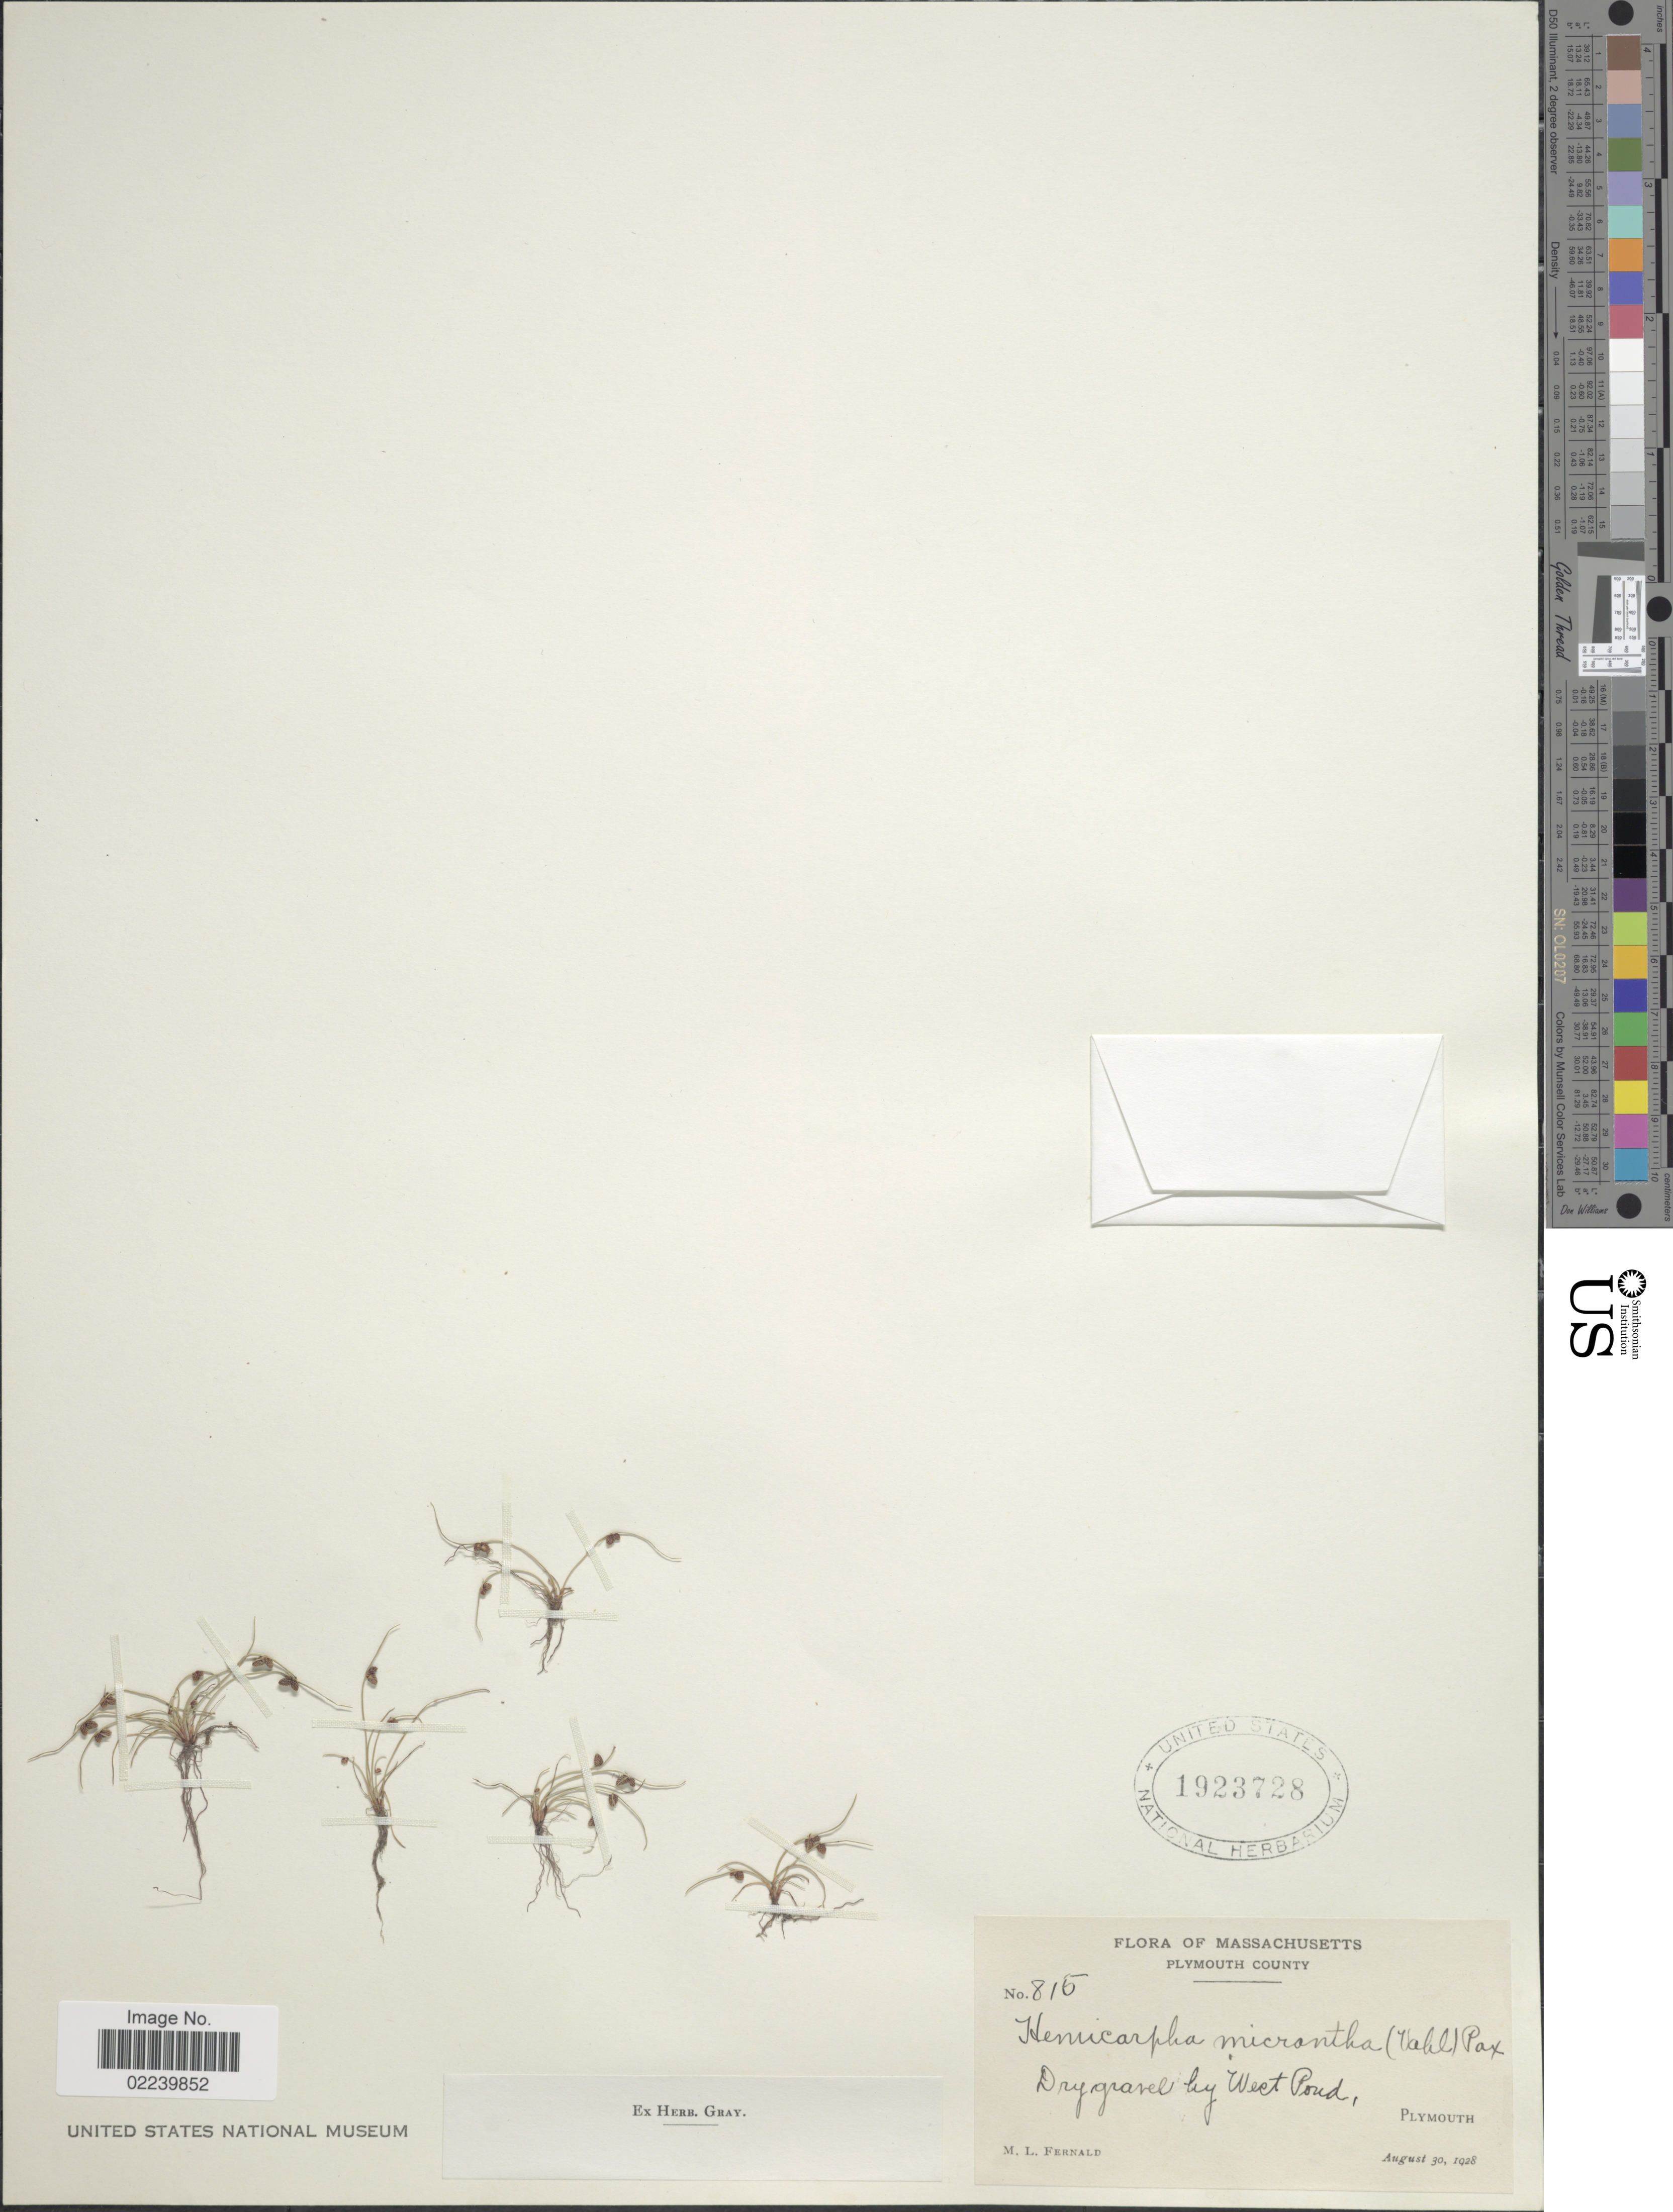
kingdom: Plantae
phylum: Tracheophyta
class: Liliopsida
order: Poales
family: Cyperaceae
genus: Cyperus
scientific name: Cyperus subsquarrosus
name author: (Muhl.) Bauters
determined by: Strong, M. T., (US), Smithsonian Institution - National Museum of Natural History (UNITED STATES)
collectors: M. L. Fernald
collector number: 815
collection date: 1928-08-30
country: United States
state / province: Massachusetts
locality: Plymouth County, West Pond, Plymouth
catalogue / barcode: US 1923728